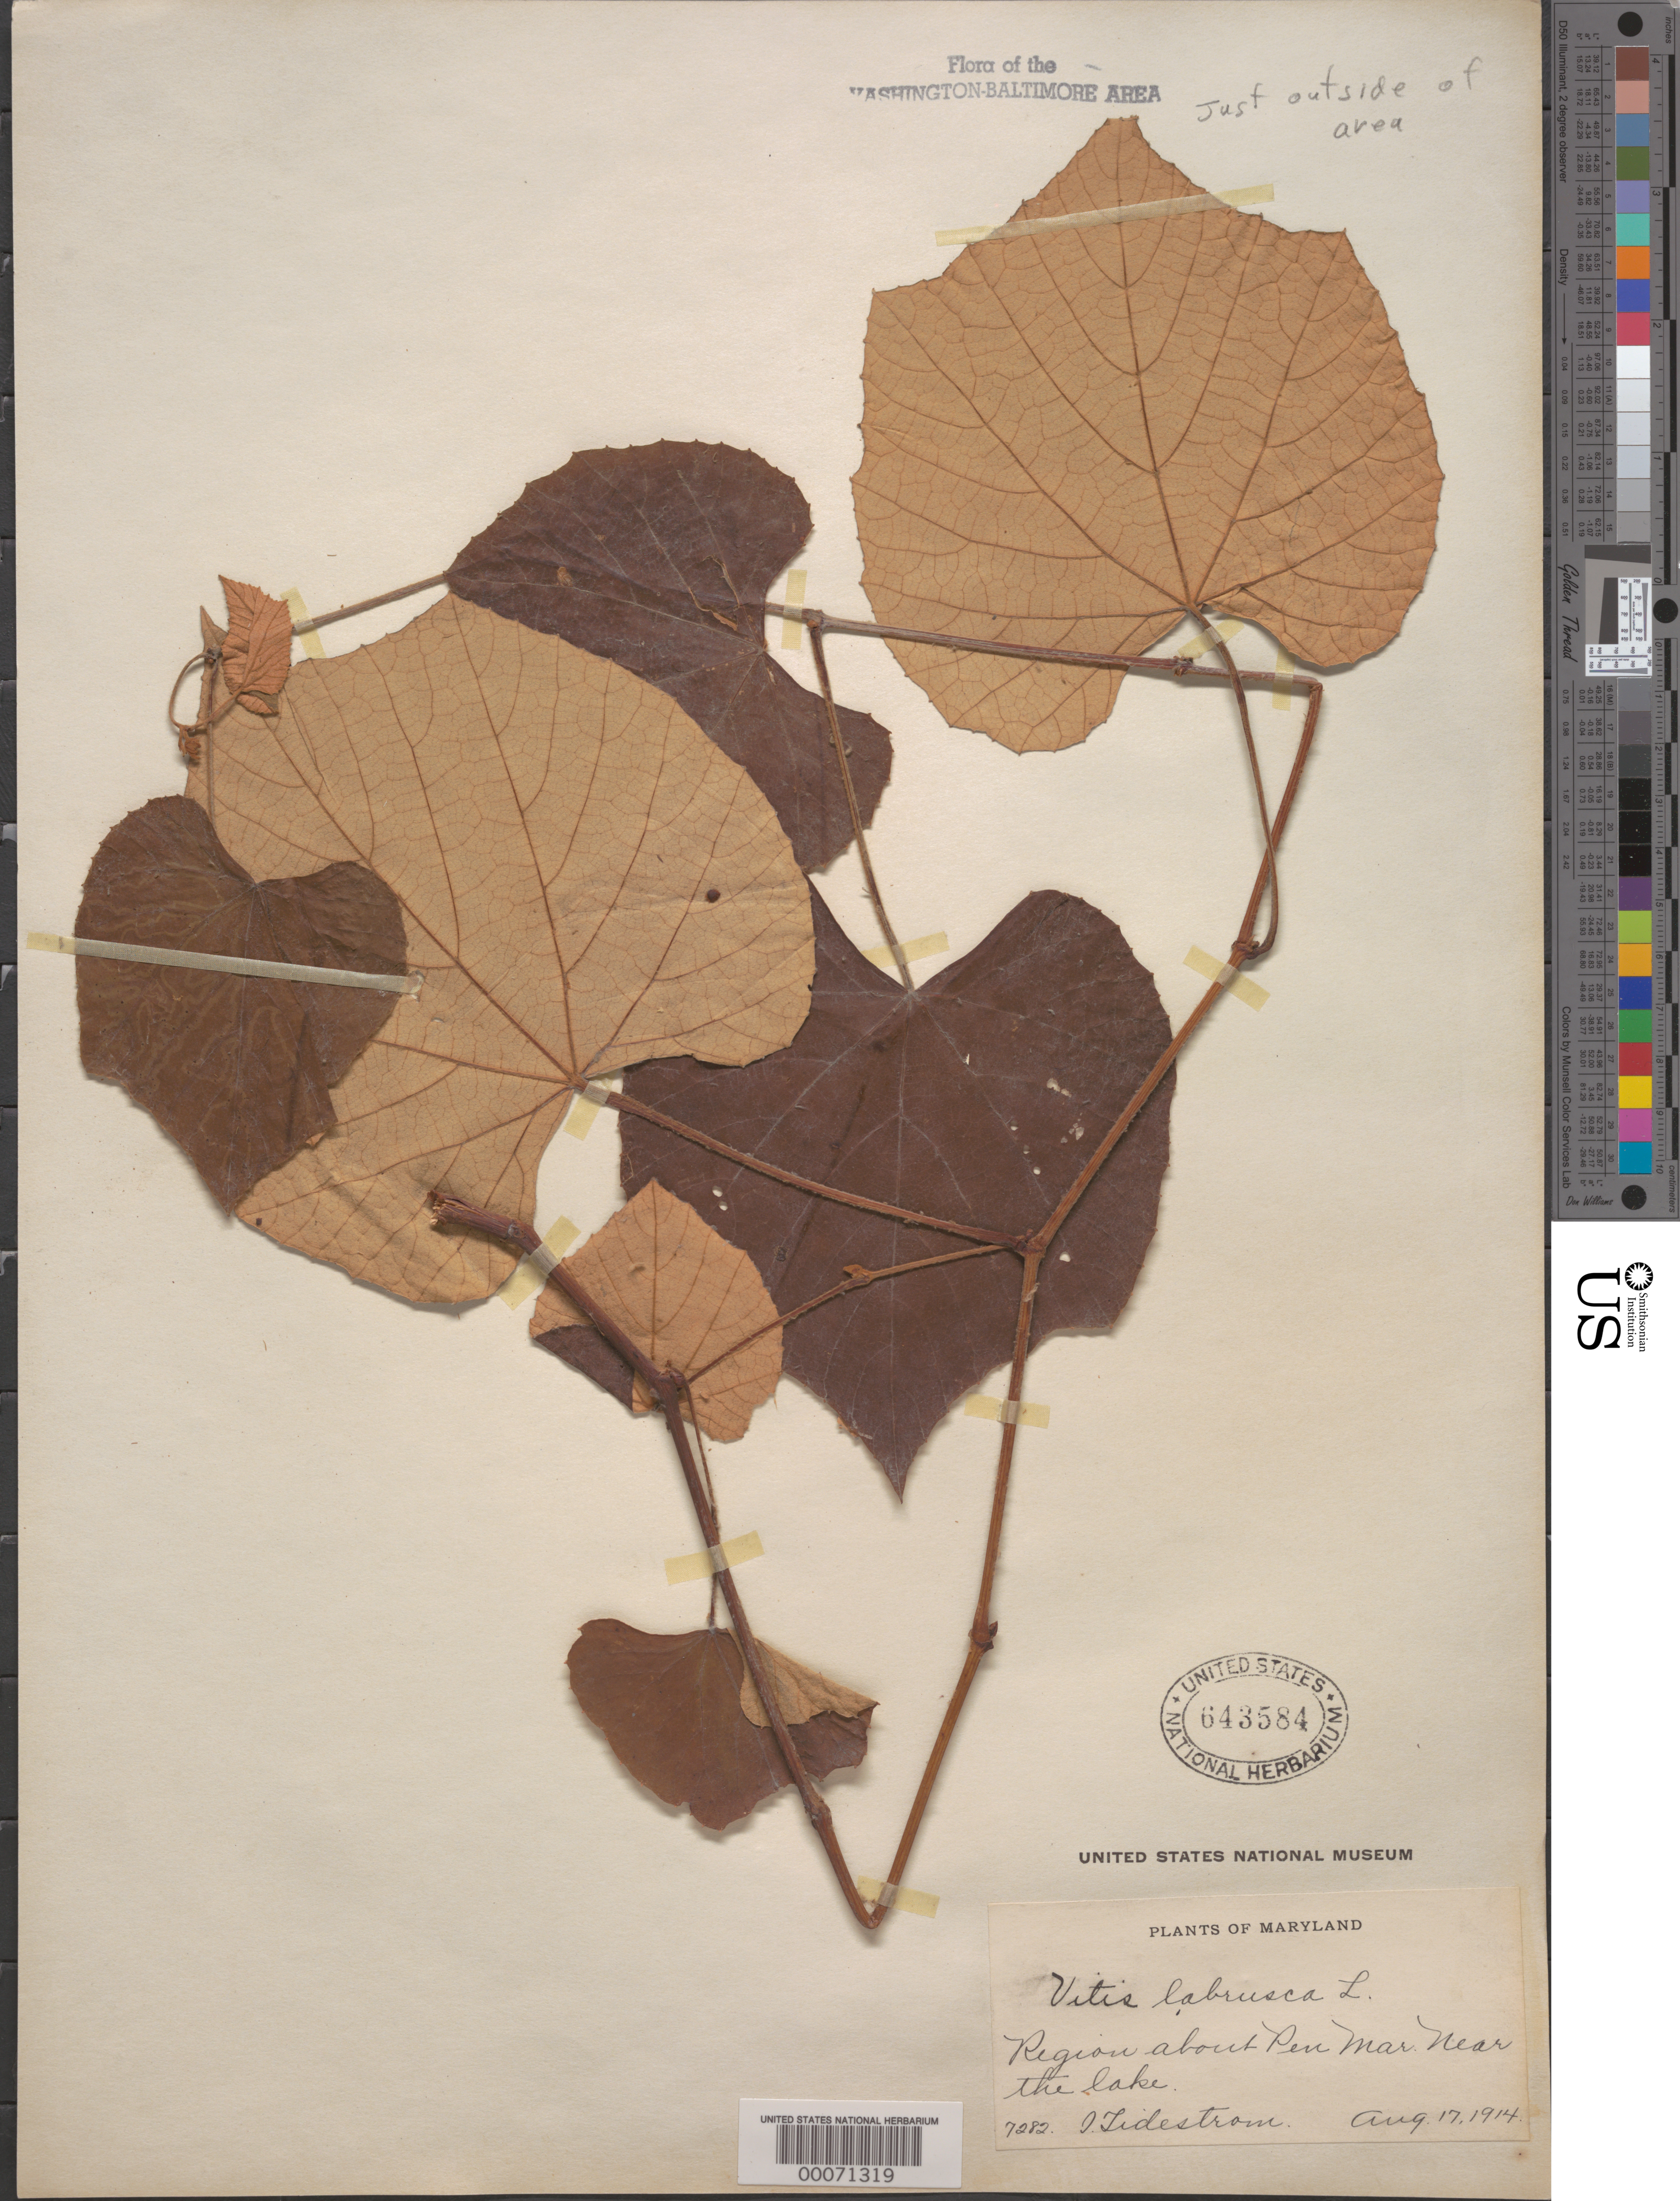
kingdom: Plantae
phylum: Tracheophyta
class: Magnoliopsida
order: Vitales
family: Vitaceae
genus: Vitis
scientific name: Vitis labrusca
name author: L.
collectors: I. F. Tidestrom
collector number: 7282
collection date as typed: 17 Aug 1914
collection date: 1914-08-17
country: United States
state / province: Maryland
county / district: Harford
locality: Pen Mar vicinity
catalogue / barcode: US 643584